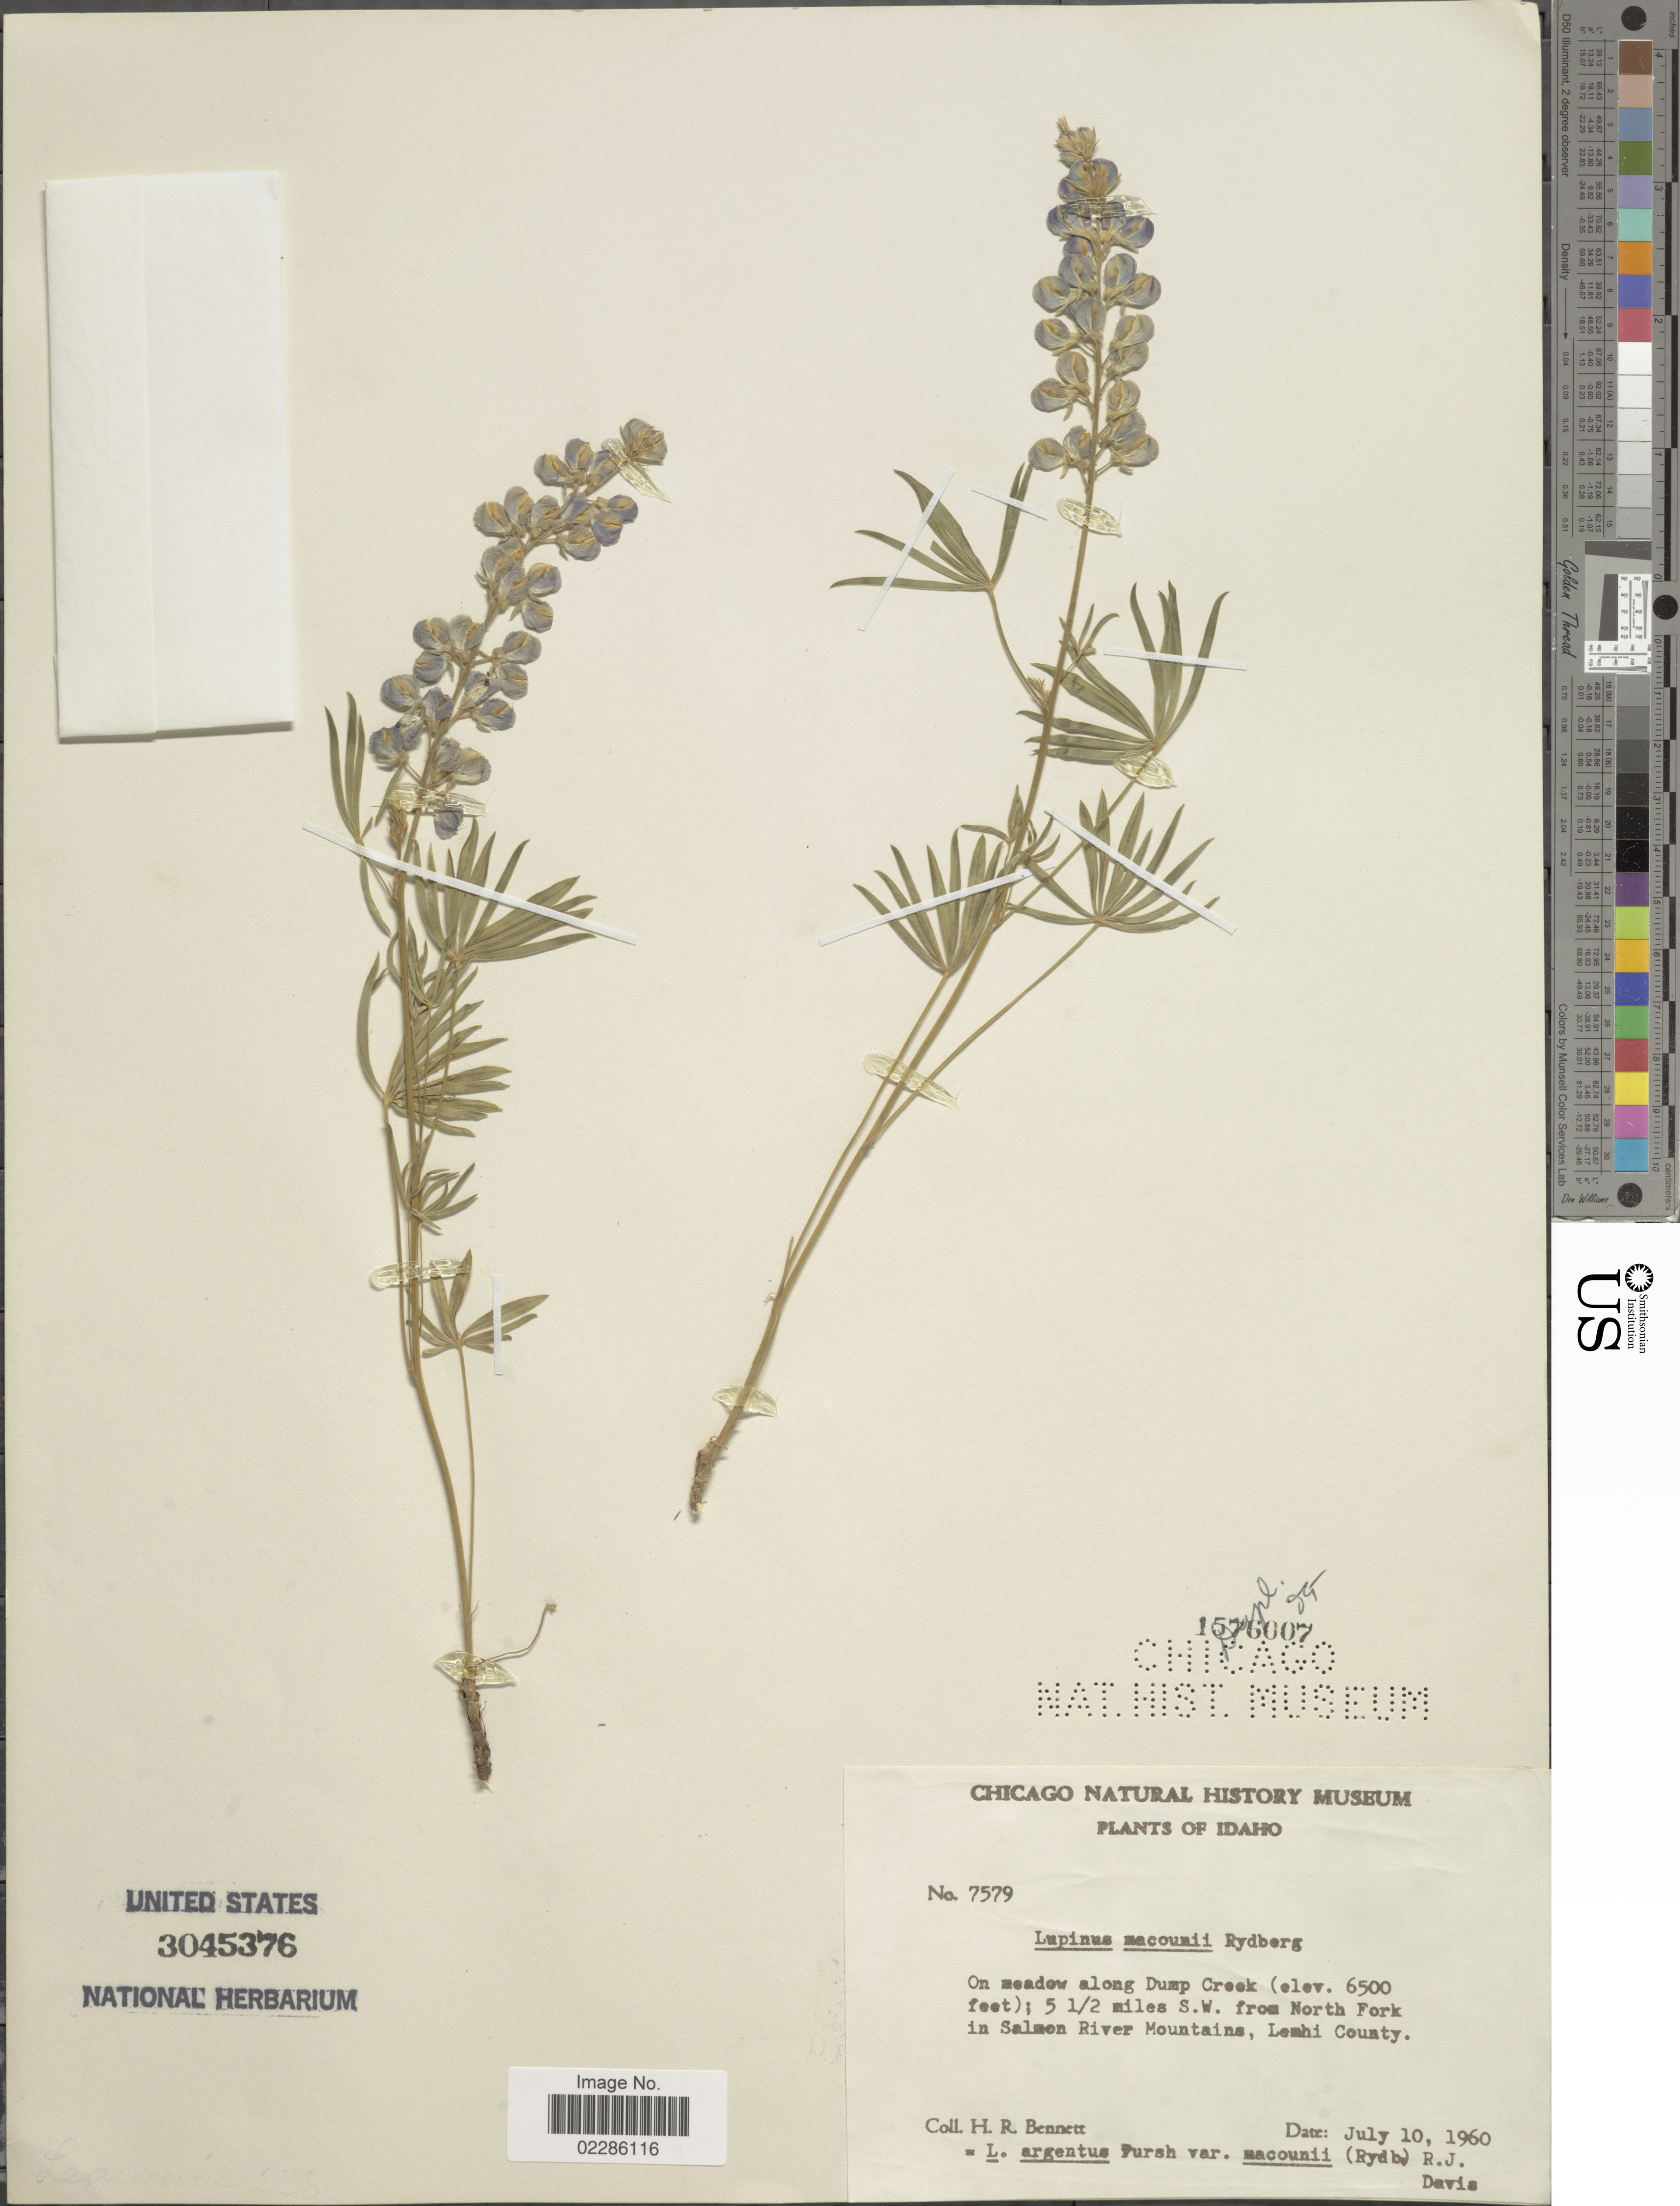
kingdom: Plantae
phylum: Tracheophyta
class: Magnoliopsida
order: Fabales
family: Fabaceae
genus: Lupinus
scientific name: Lupinus macounii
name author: Rydb.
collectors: H. R. Bennett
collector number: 7579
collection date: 1960-07-10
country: United States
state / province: Idaho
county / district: Lemhi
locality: along Dump Creek; 5½ miles S.W. from North Fork in Salmon River Mountains, Lemhi County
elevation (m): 1981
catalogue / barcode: US 3045376